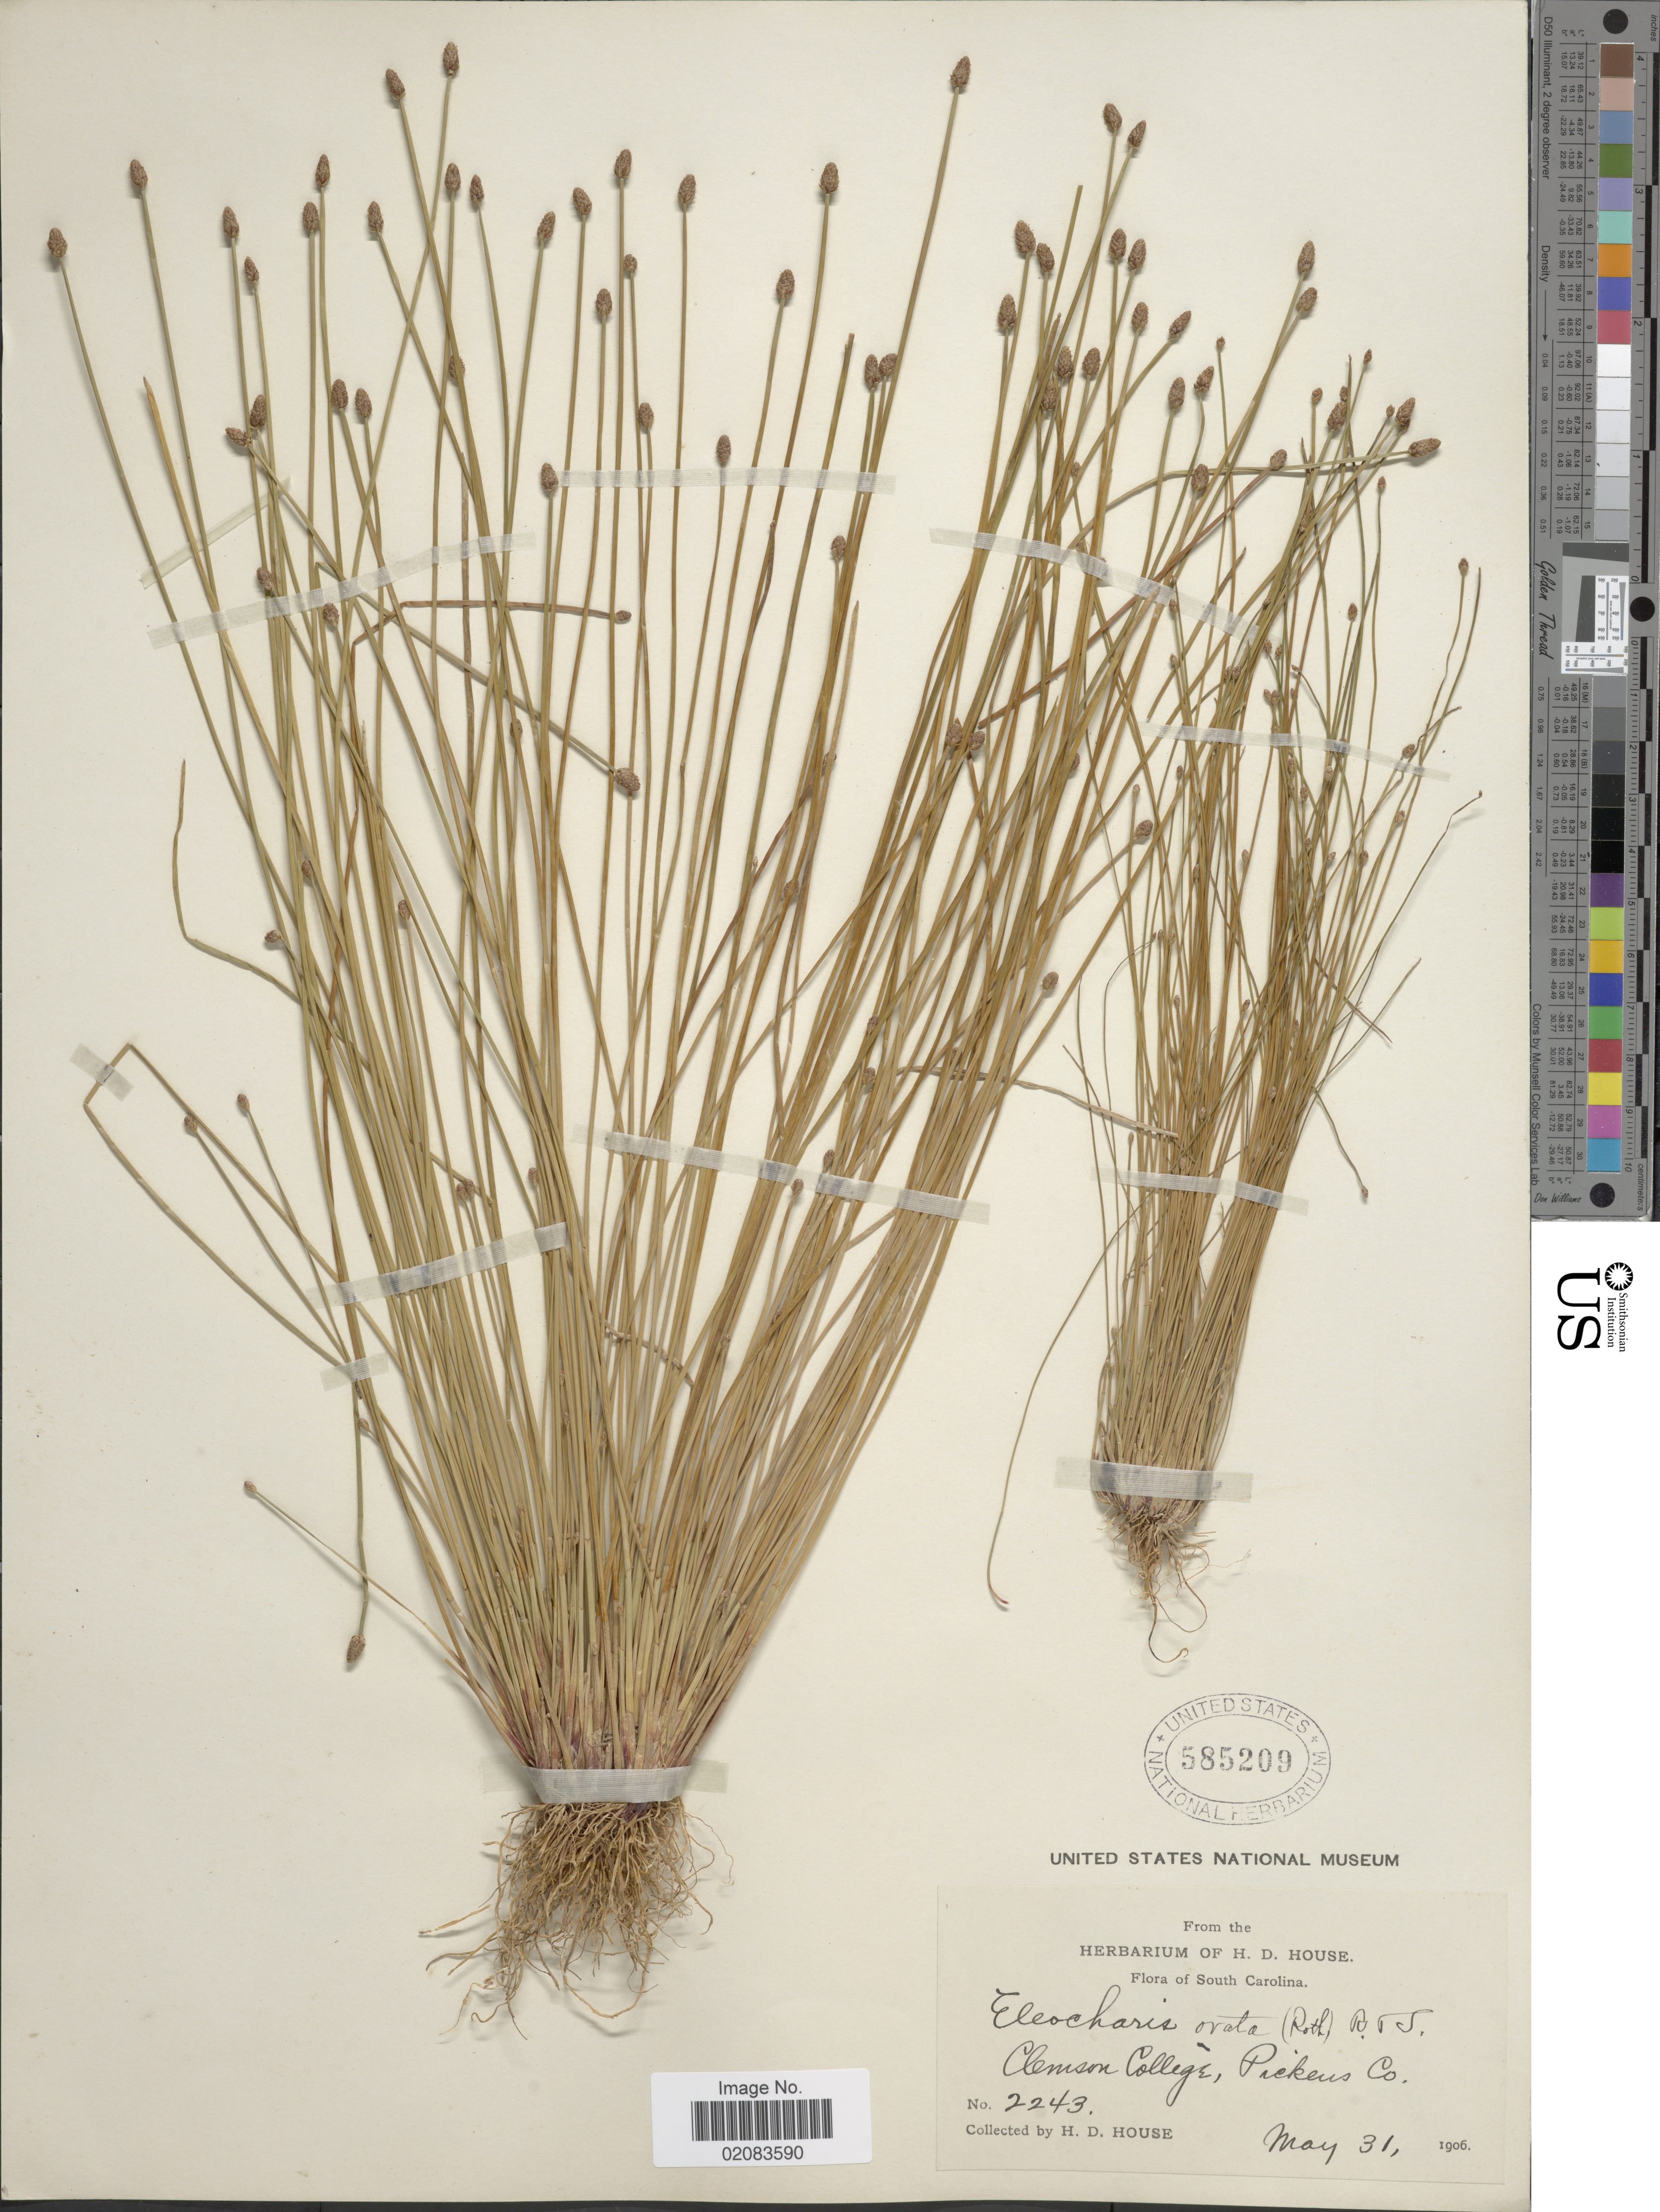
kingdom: Plantae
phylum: Tracheophyta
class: Liliopsida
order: Poales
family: Cyperaceae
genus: Eleocharis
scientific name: Eleocharis obtusa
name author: (Willd.) Schult.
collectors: H. D. House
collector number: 2243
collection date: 1906-05-31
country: United States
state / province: South Carolina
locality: Clemson College, Pckeus Co.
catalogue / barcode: US 585209